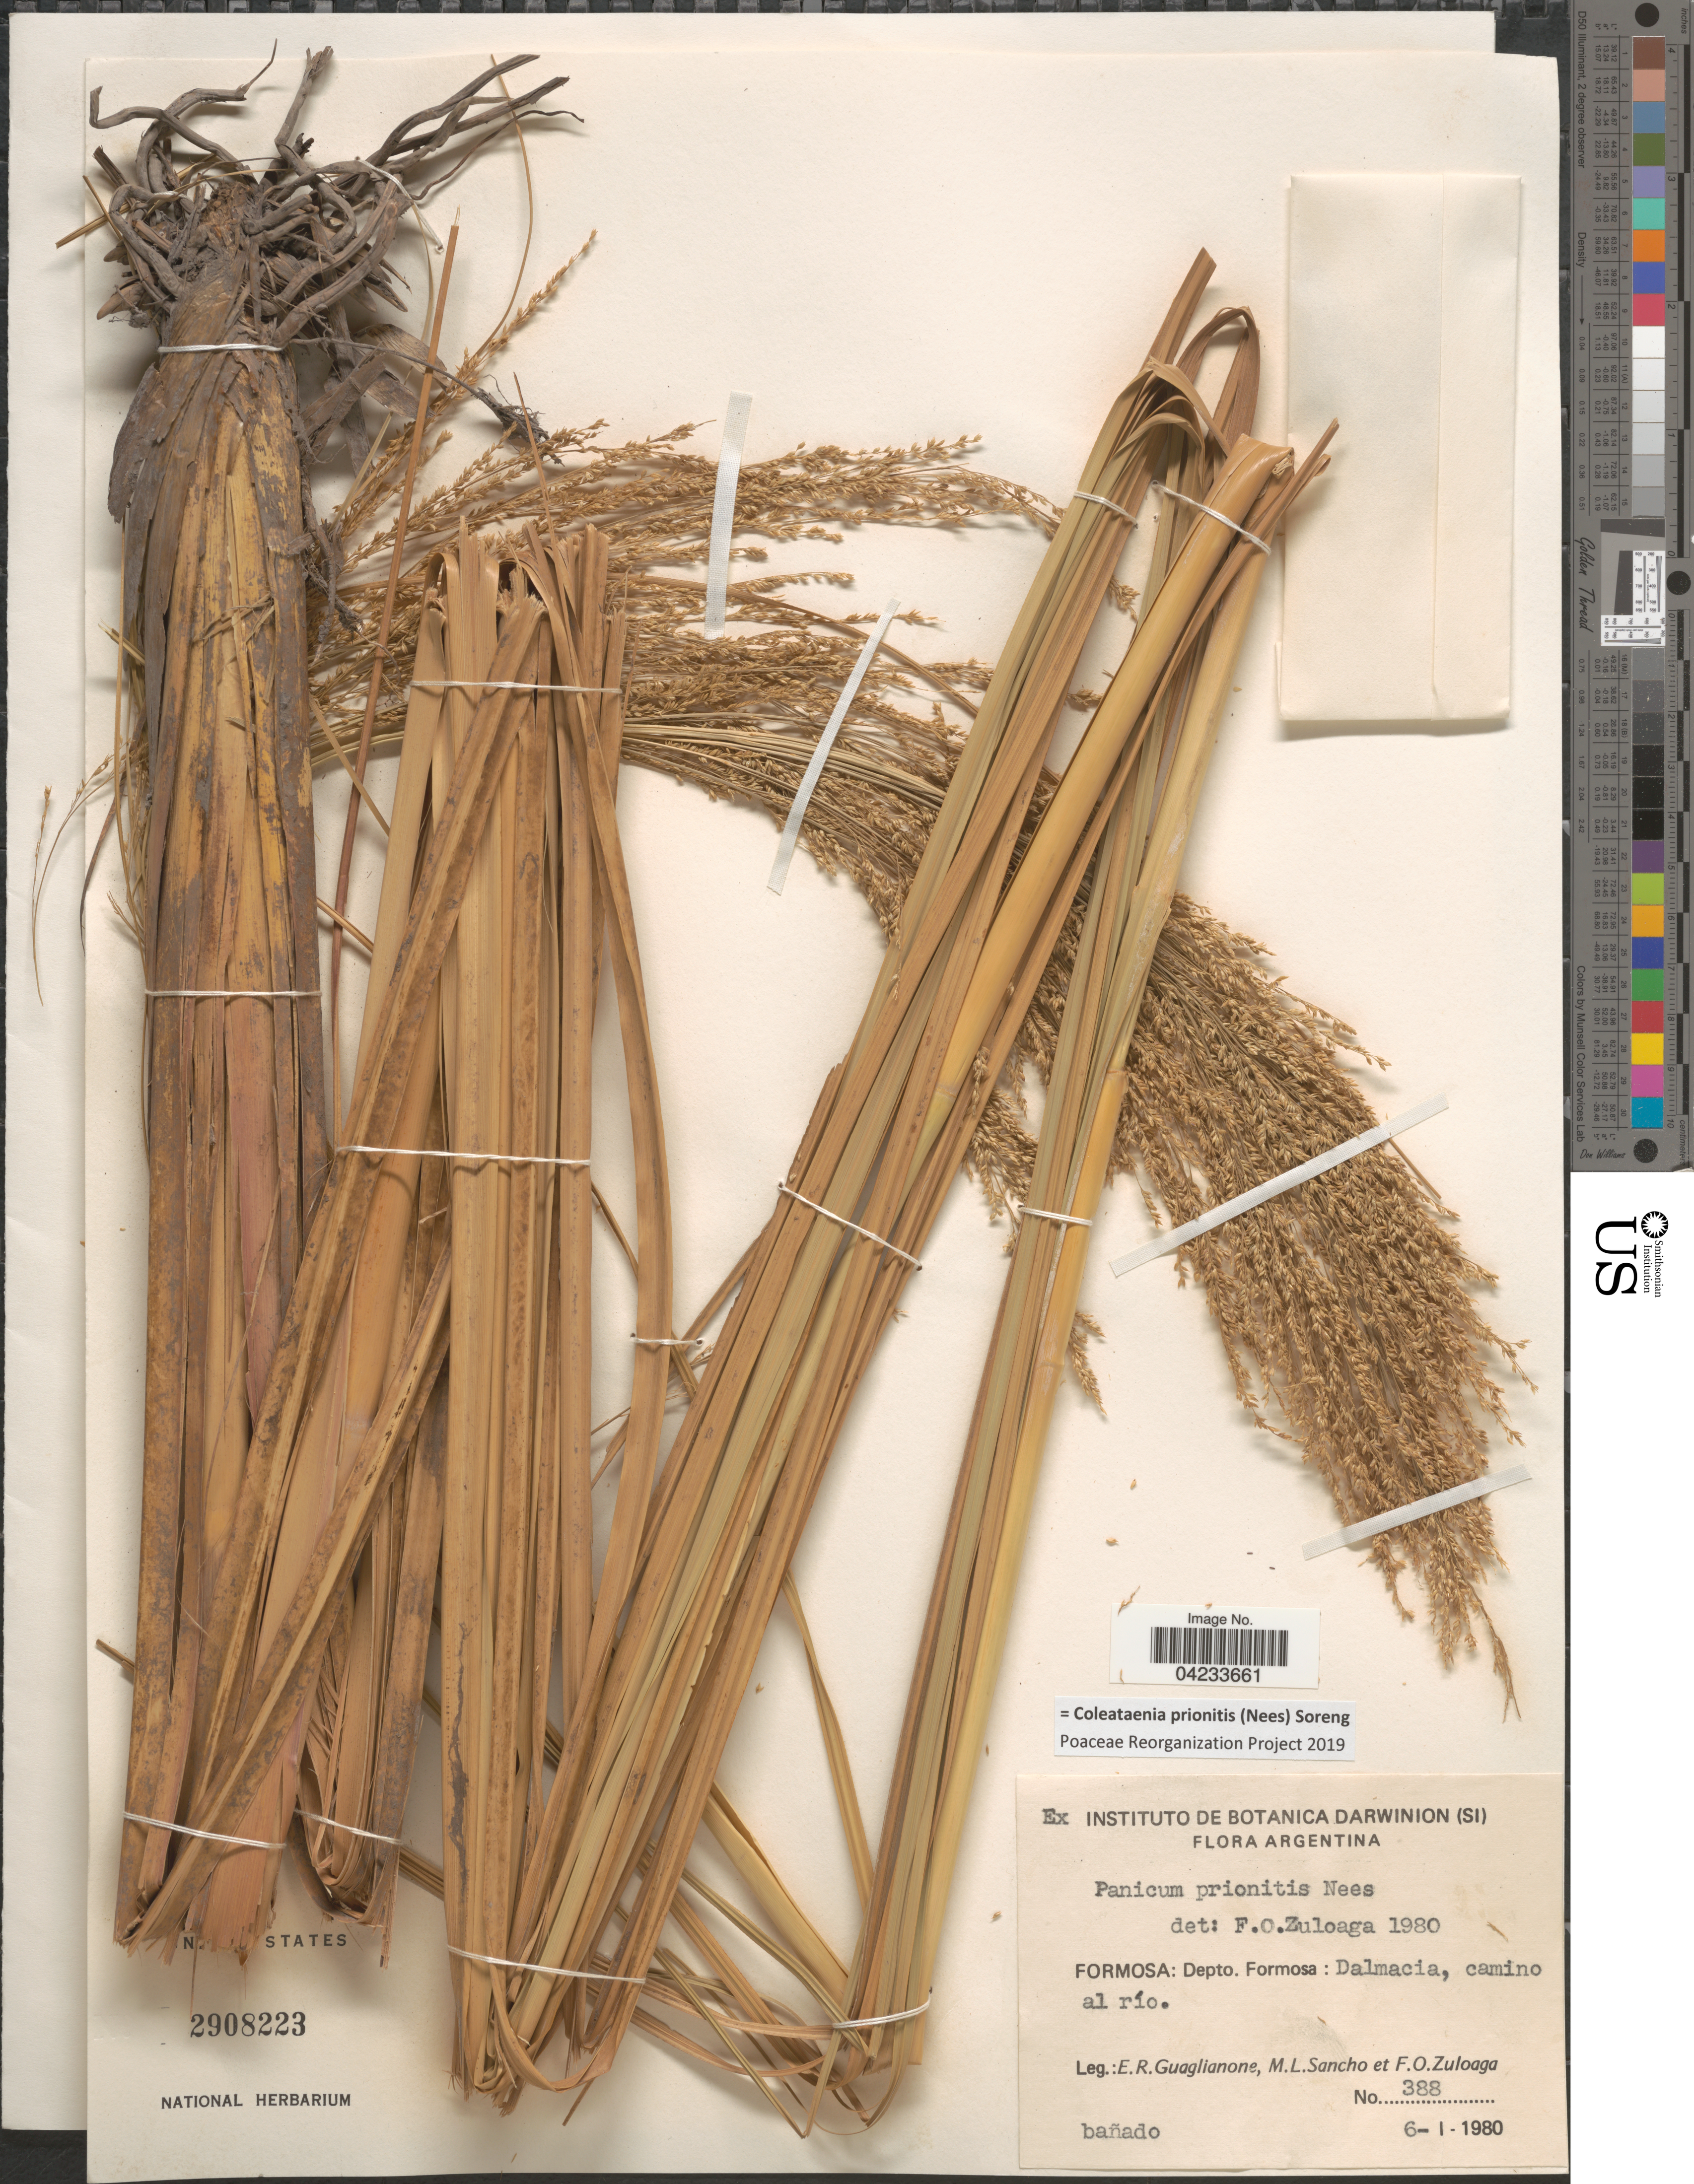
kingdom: Plantae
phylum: Tracheophyta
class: Liliopsida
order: Poales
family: Poaceae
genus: Coleataenia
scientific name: Coleataenia prionitis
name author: (Nees) Soreng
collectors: E. R. Guaglianone, M. L. Sancho & F. O. Zuloaga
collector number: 388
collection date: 1980-01-06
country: Argentina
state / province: Formosa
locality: Depto. Formosa : Dalmacia, camino al río.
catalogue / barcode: US 2908223